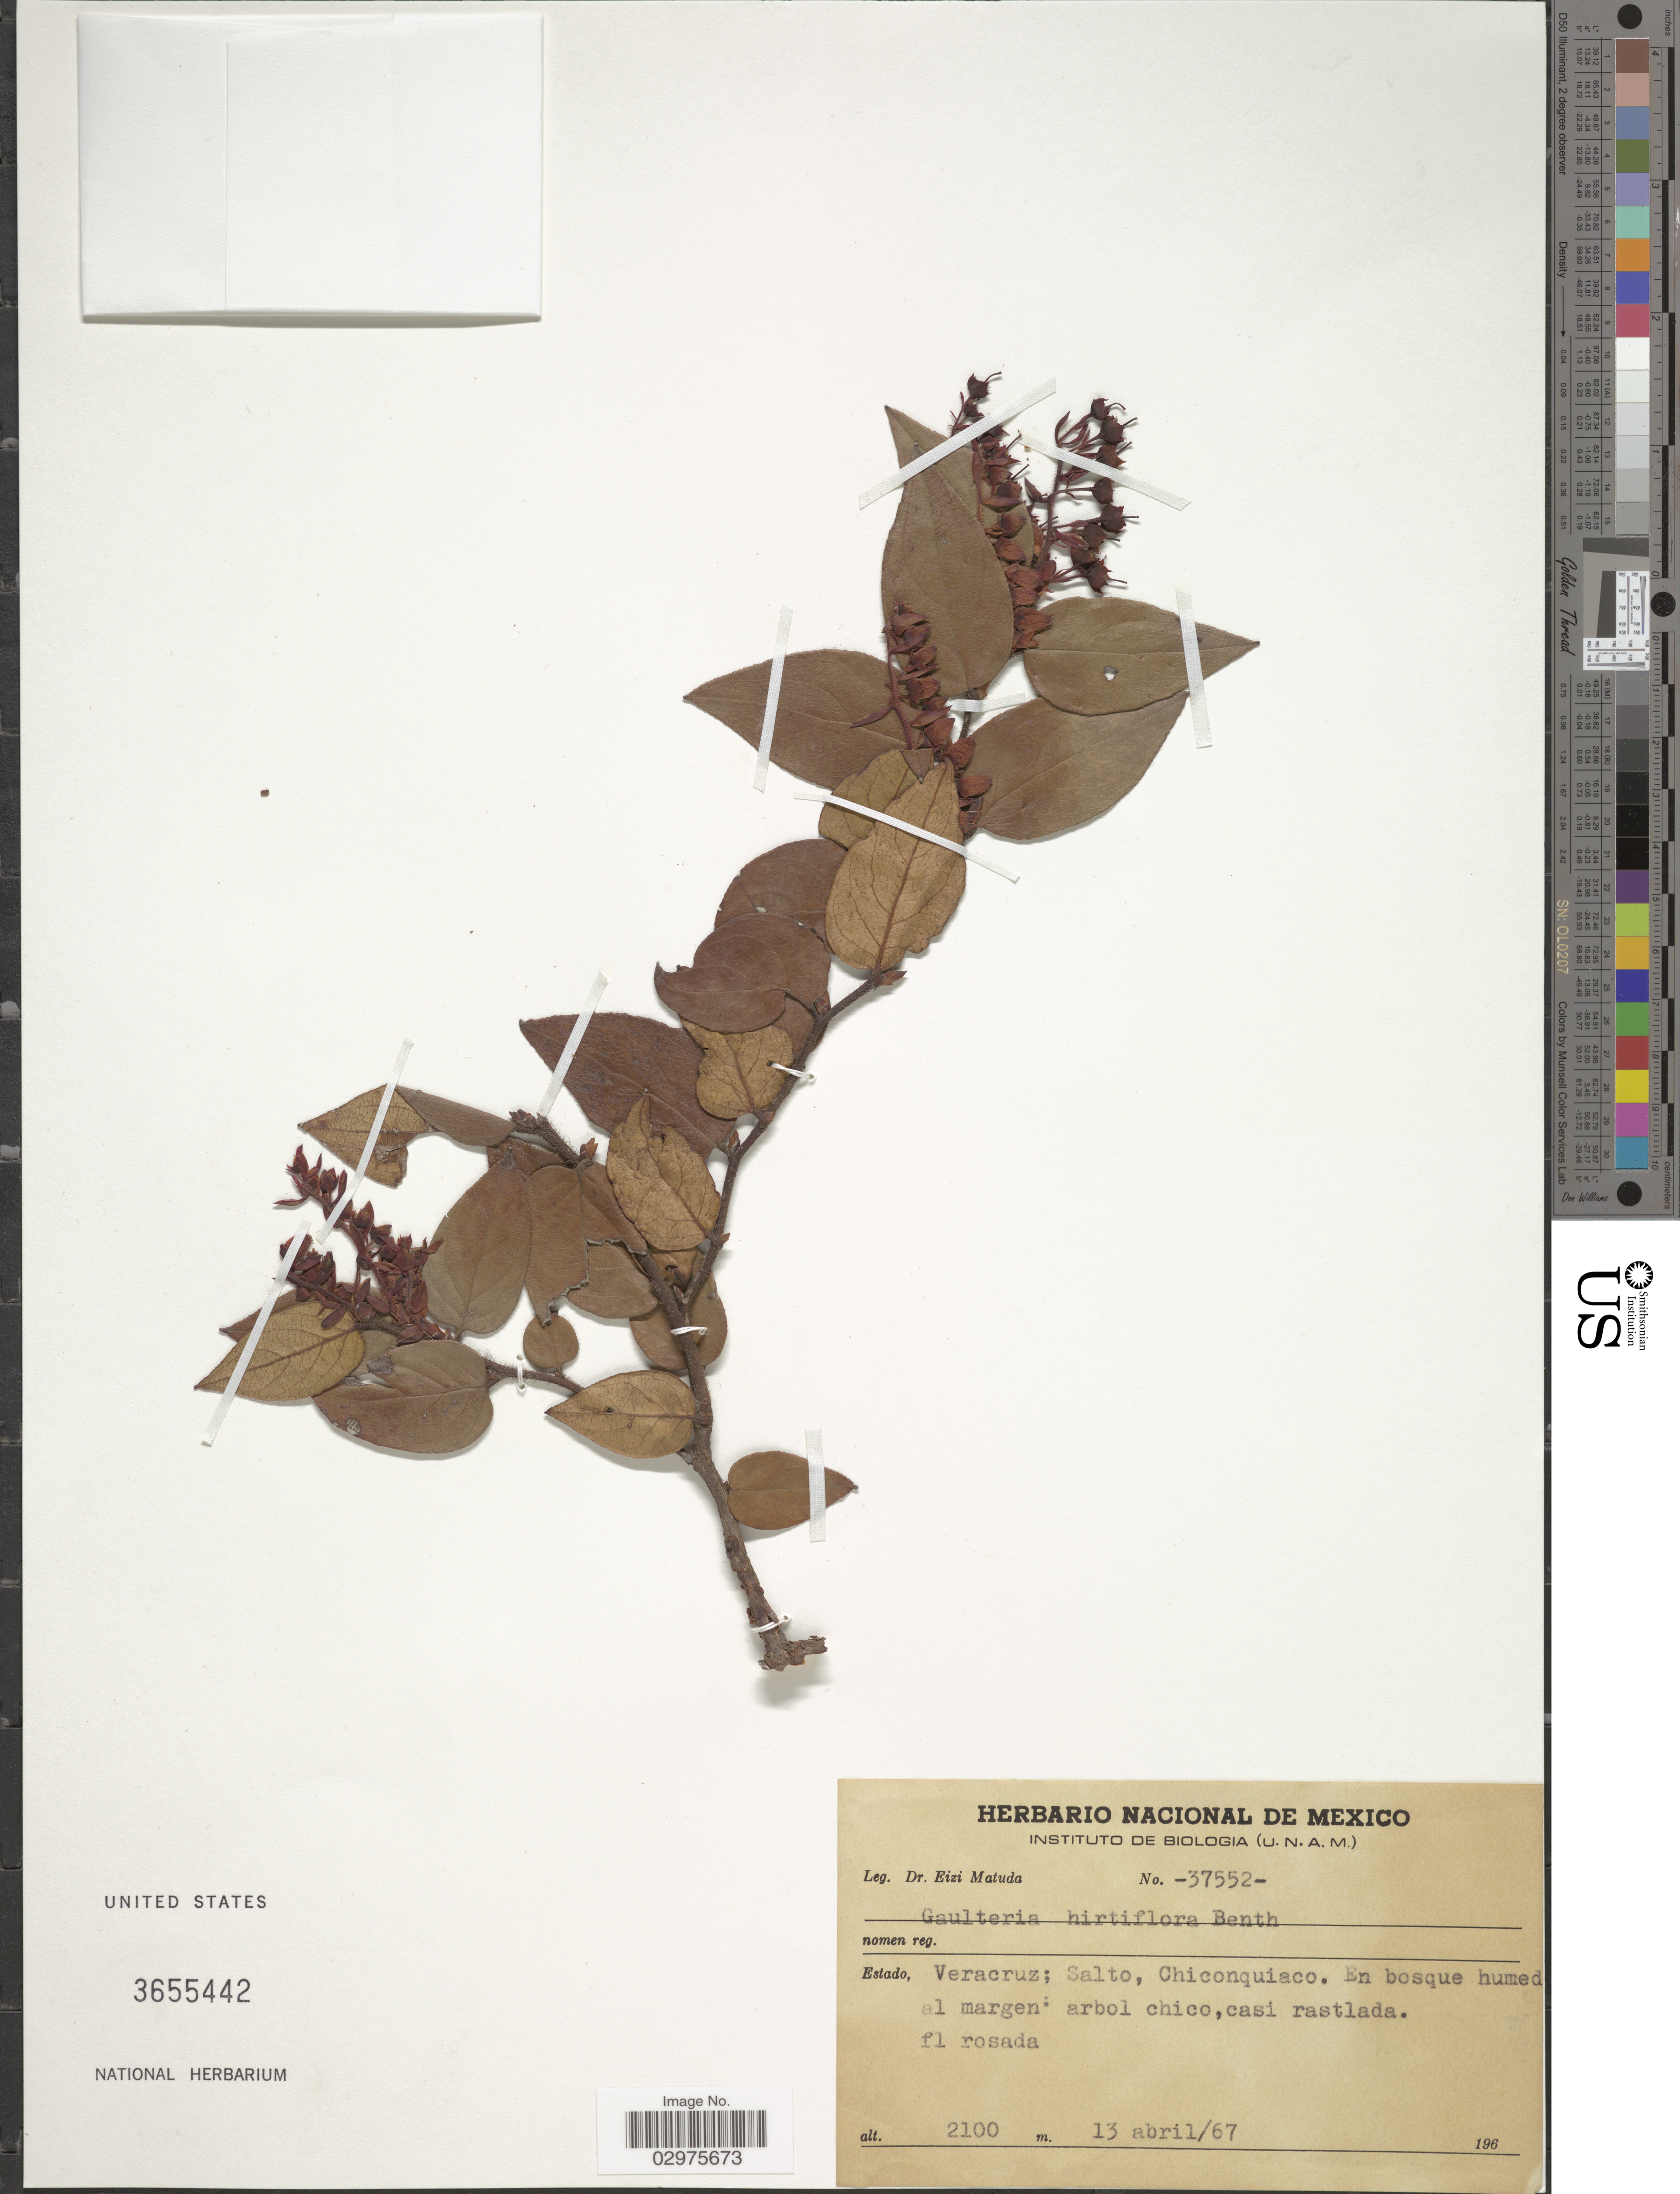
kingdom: Plantae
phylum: Tracheophyta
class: Magnoliopsida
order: Ericales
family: Ericaceae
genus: Gaultheria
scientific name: Gaultheria hirtiflora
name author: Benth.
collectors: E. Matuda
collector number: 37552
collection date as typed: Transcribed d/m/y: 13/4/67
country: Mexico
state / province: Veracruz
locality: Veracruz; Salto, Chiconquisco.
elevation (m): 2100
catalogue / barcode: US 3655442